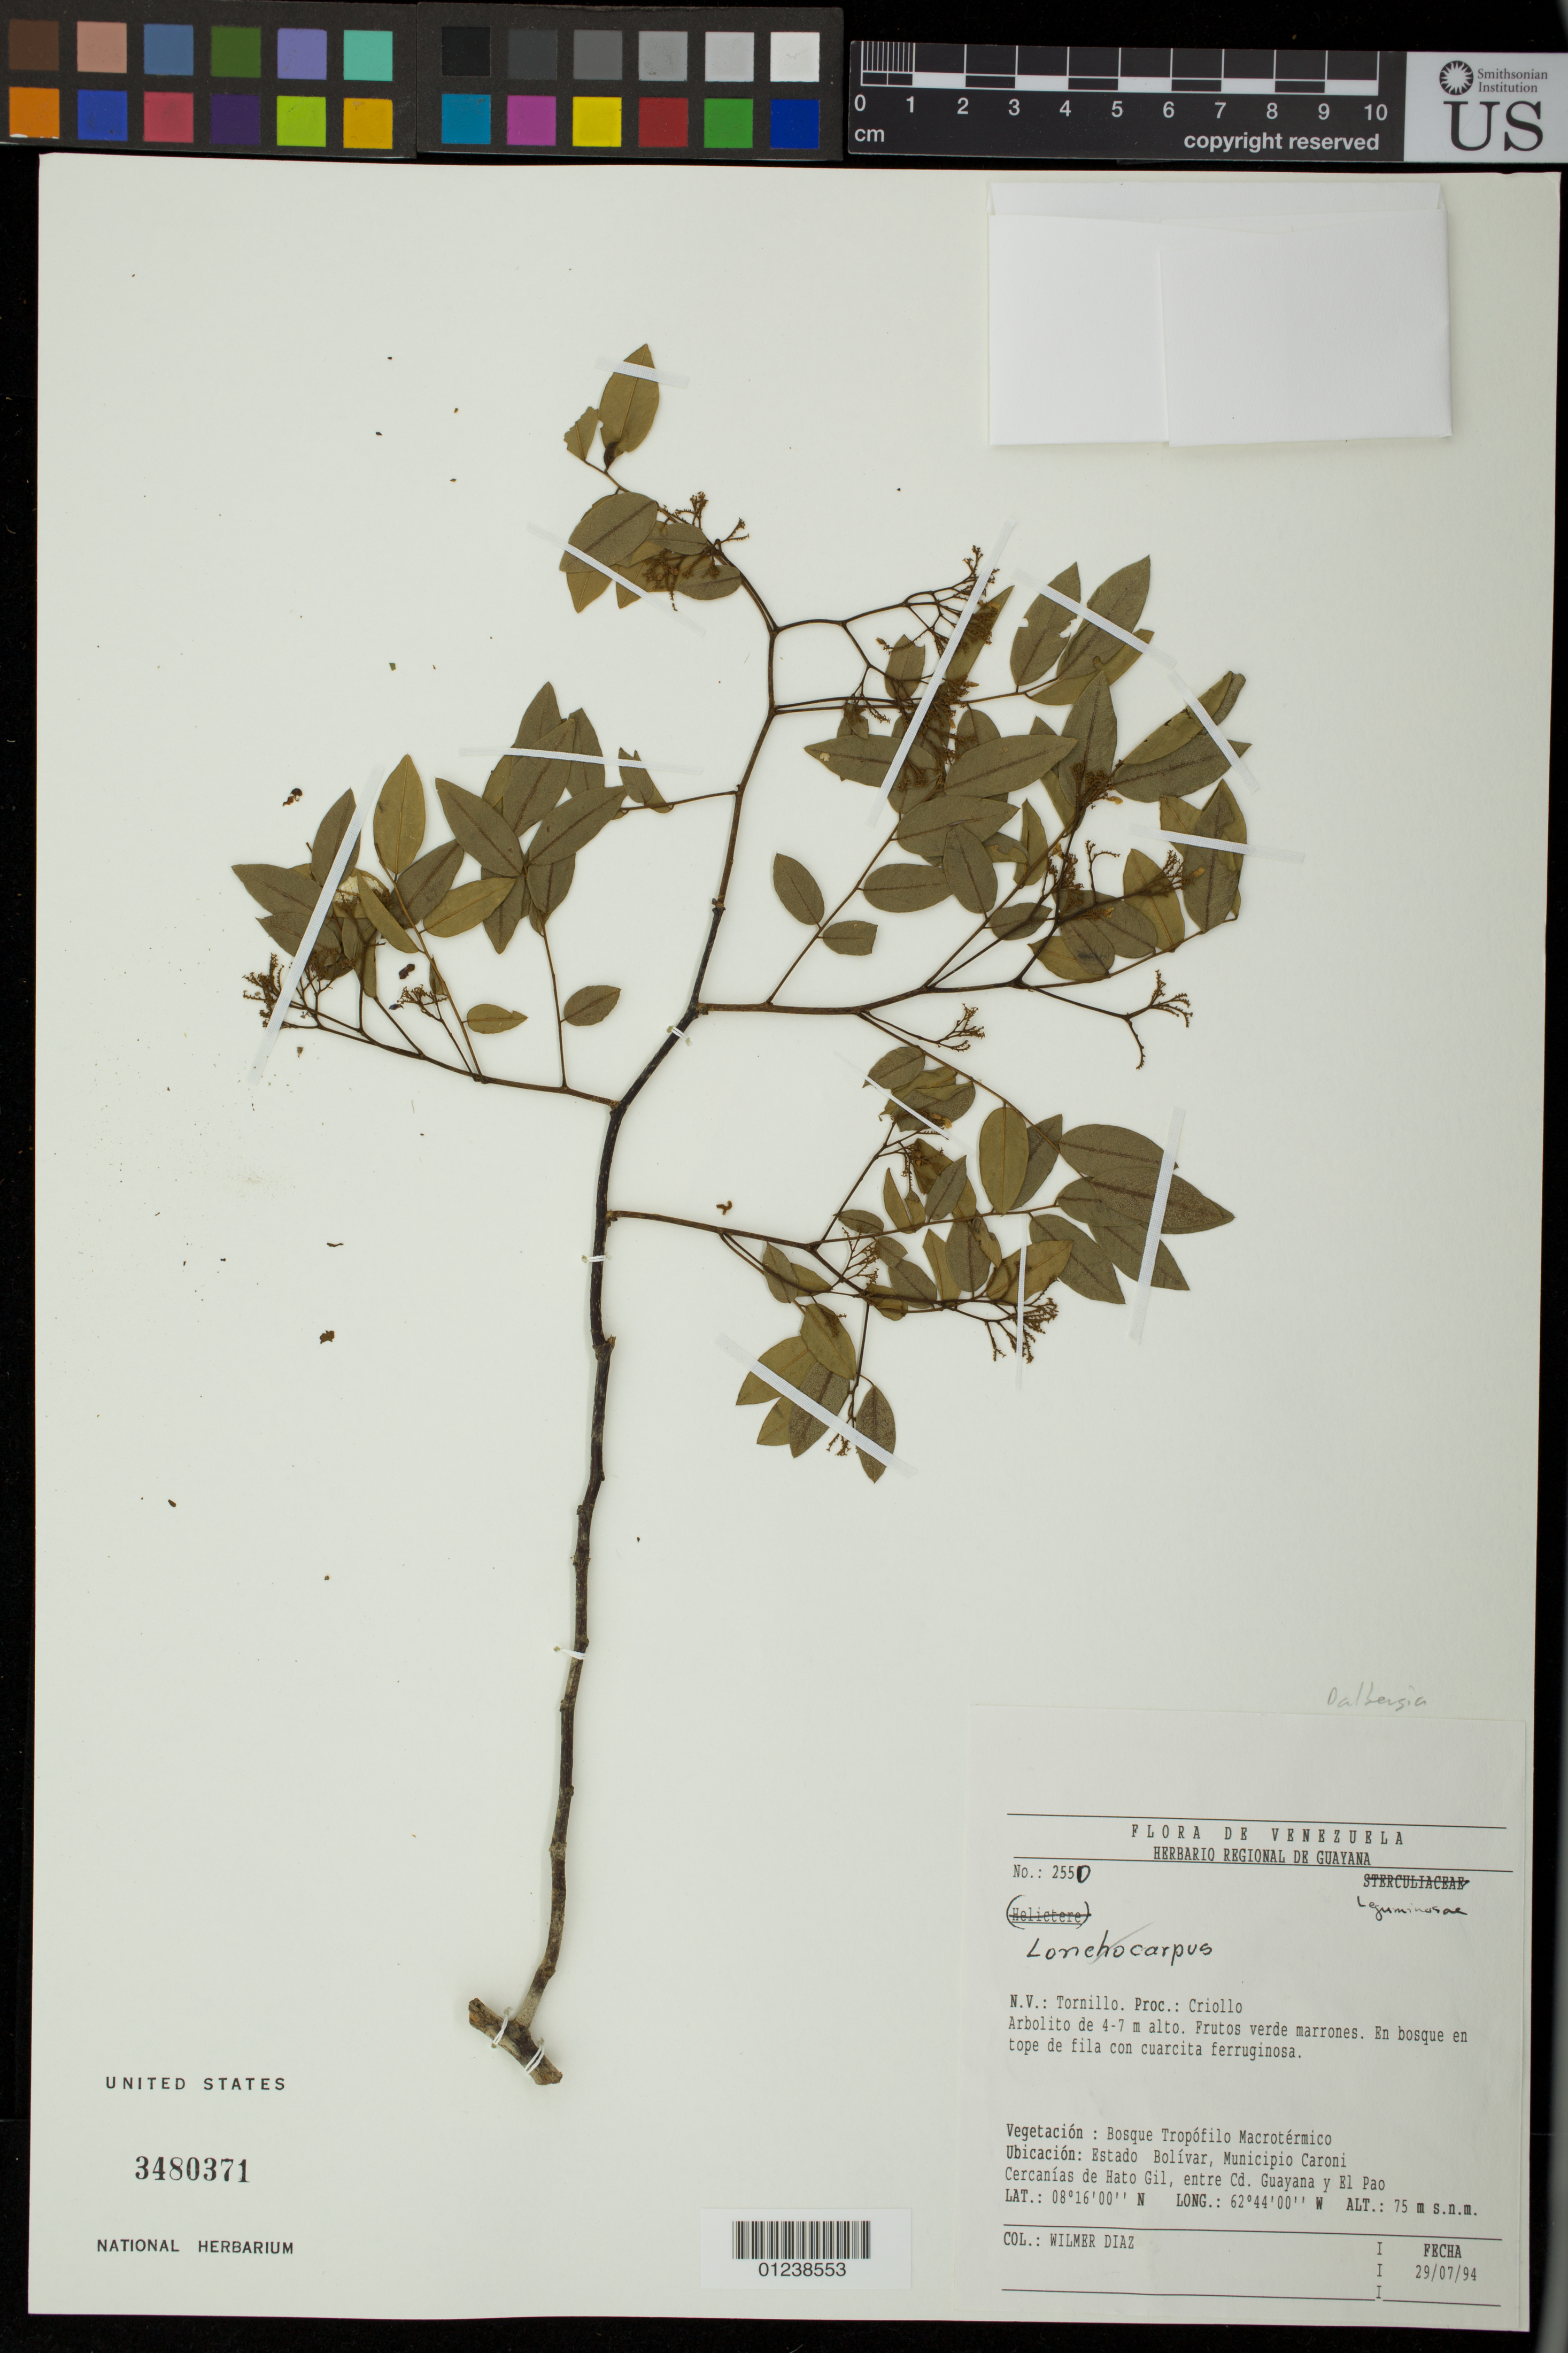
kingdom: Plantae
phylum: Tracheophyta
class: Magnoliopsida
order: Fabales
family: Fabaceae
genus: Dalbergia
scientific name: Dalbergia sp.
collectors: W. Díaz P.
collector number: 2550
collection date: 1994-07-29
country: Venezuela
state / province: Bolivar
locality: Municipio Caroni, Cercanias de Hato Gil, entre Cd. Guayana y El Pao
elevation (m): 75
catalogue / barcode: US 3480371